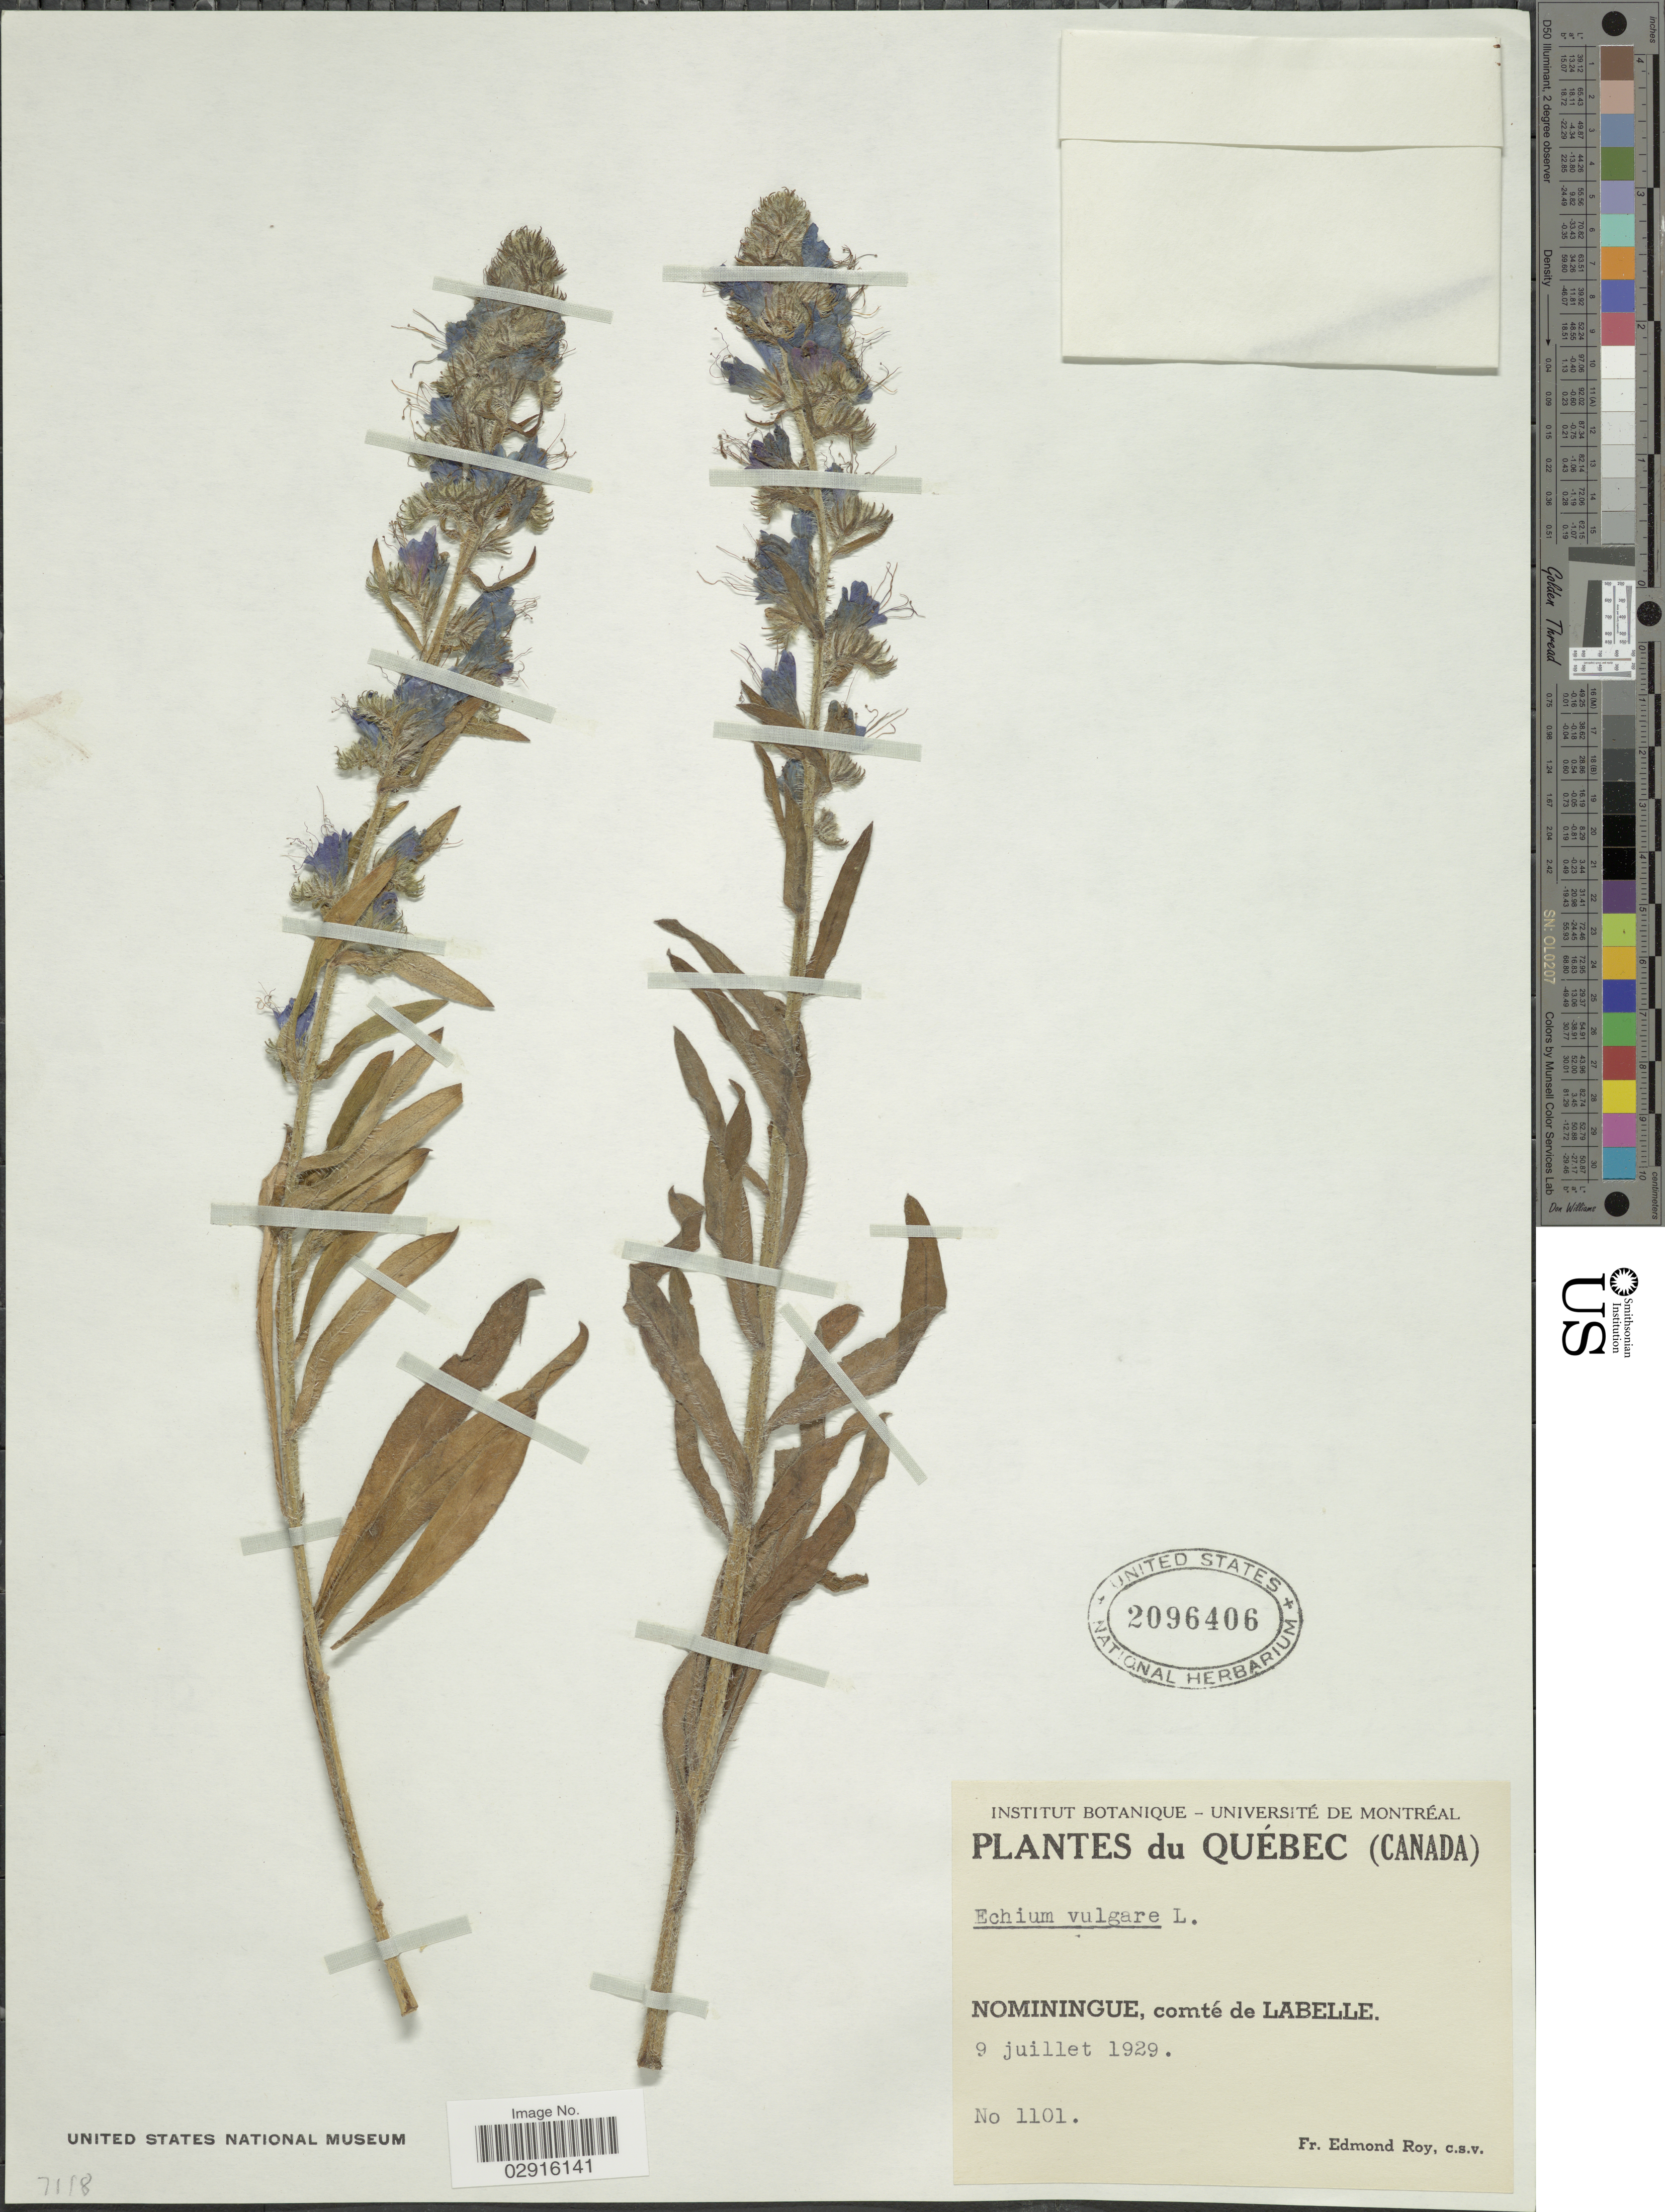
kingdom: Plantae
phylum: Tracheophyta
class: Magnoliopsida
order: Boraginales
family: Boraginaceae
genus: Echium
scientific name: Echium vulgare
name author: L.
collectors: E. Roy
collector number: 1101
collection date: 1929-07-09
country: Canada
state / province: Quebec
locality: Nominique, comté de Labelle.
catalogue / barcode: US 2096406